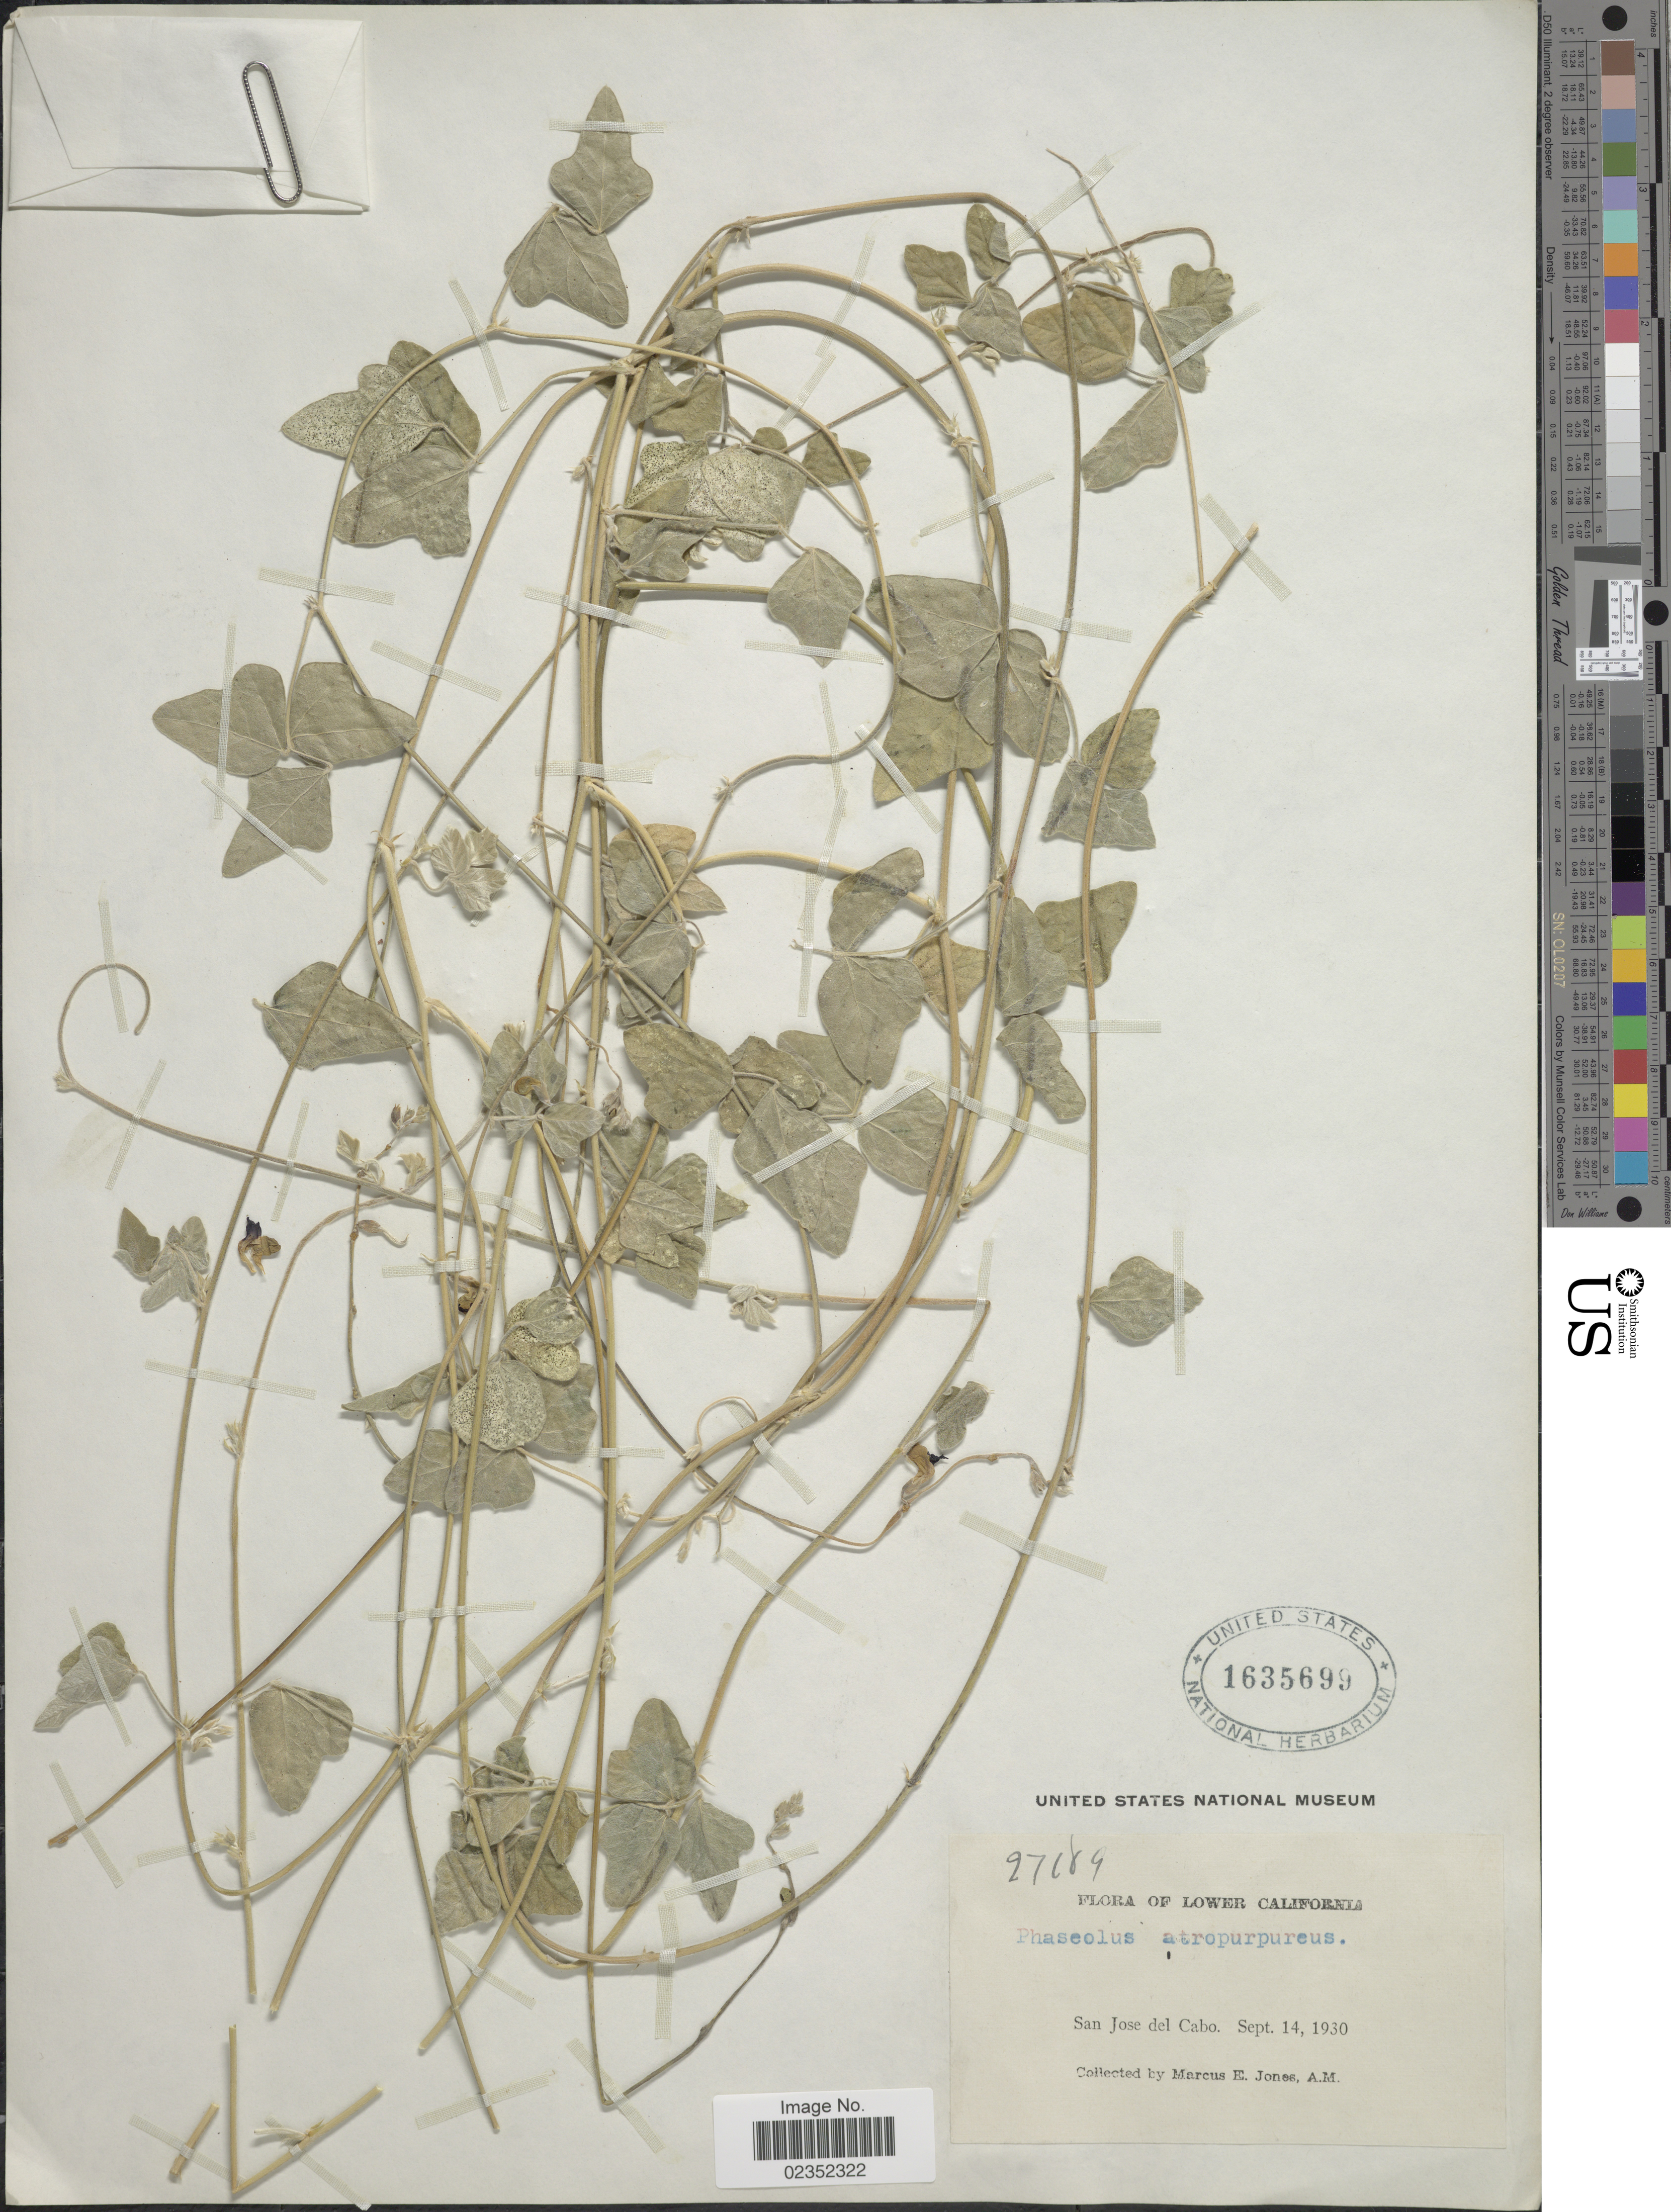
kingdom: Plantae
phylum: Tracheophyta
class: Magnoliopsida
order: Fabales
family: Fabaceae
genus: Macroptilium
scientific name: Macroptilium atropurpureum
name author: (DC.) Urb.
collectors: M. E. Jones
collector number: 97189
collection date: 1930-09-14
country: Mexico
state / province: Baja California Sur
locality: Lower California. San Jose del Cabo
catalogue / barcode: US 1635699